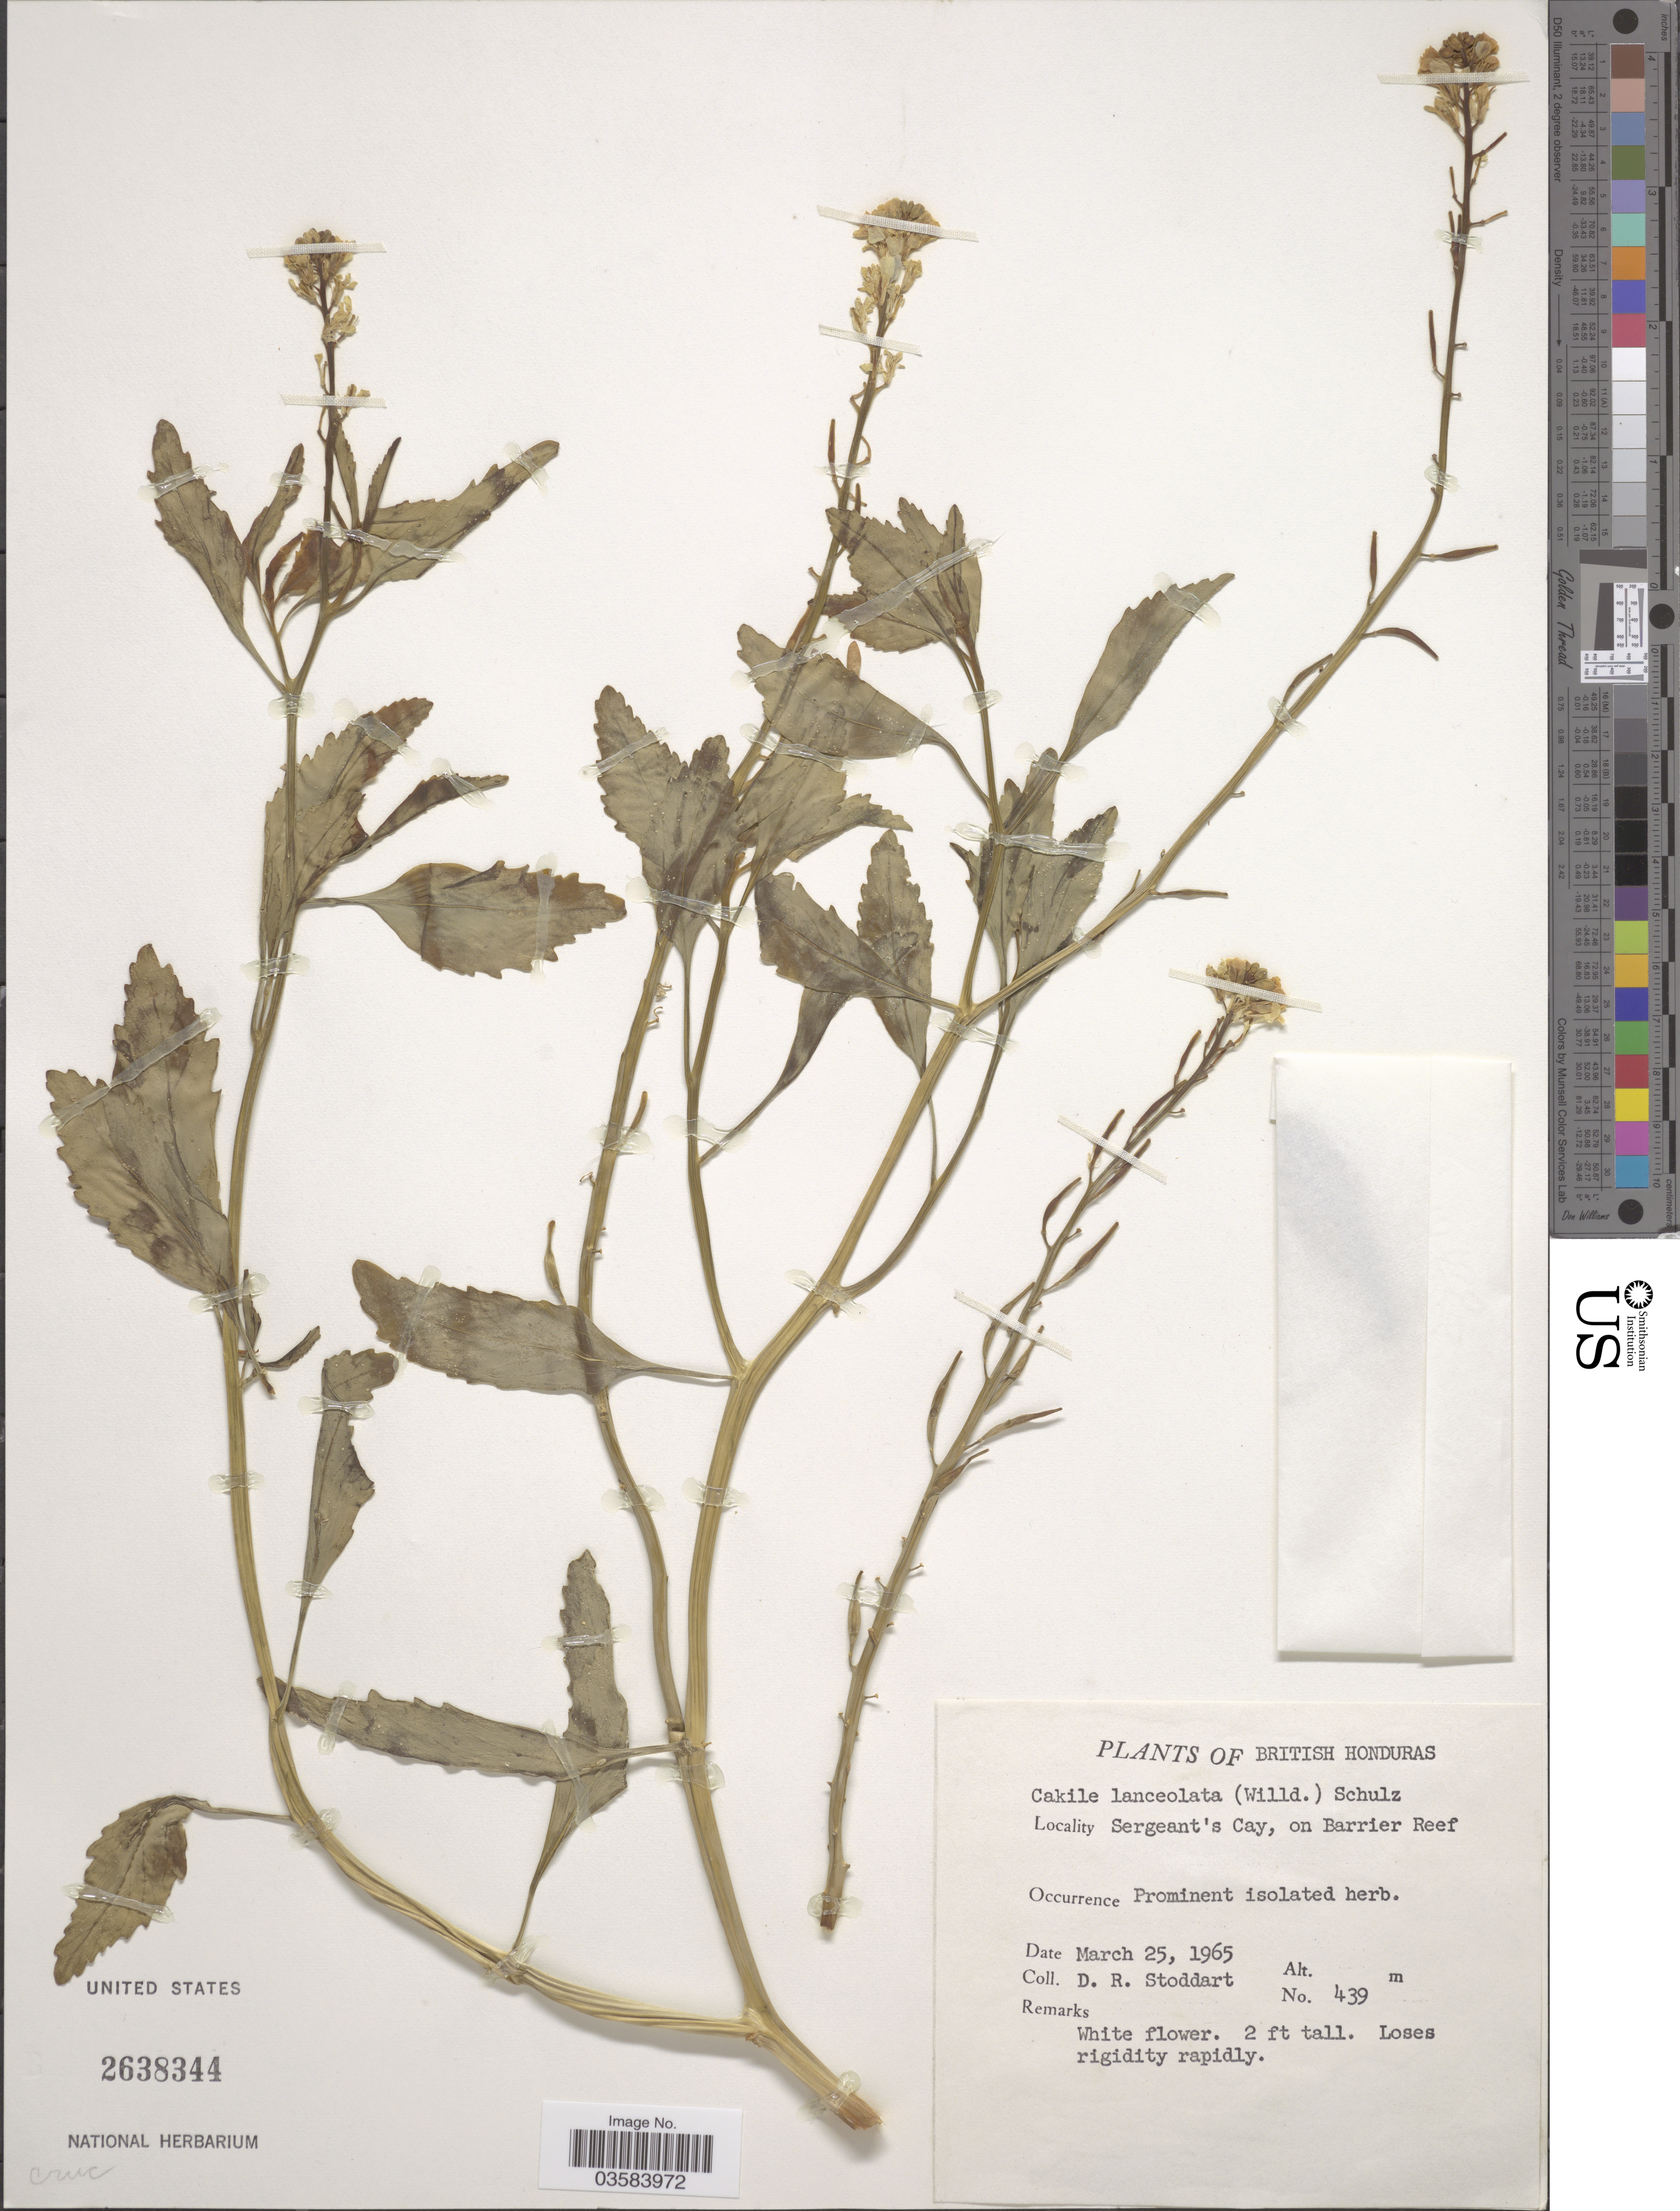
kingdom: Plantae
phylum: Tracheophyta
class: Magnoliopsida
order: Brassicales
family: Brassicaceae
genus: Cakile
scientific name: Cakile lanceolata subsp. lanceolata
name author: (Willd.) O.E. Schulz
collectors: D. R. Stoddart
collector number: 439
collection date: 1965-03-25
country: Belize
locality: British Honduras. Sergeant's Cay, on Barrier Reef.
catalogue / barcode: US 2638344